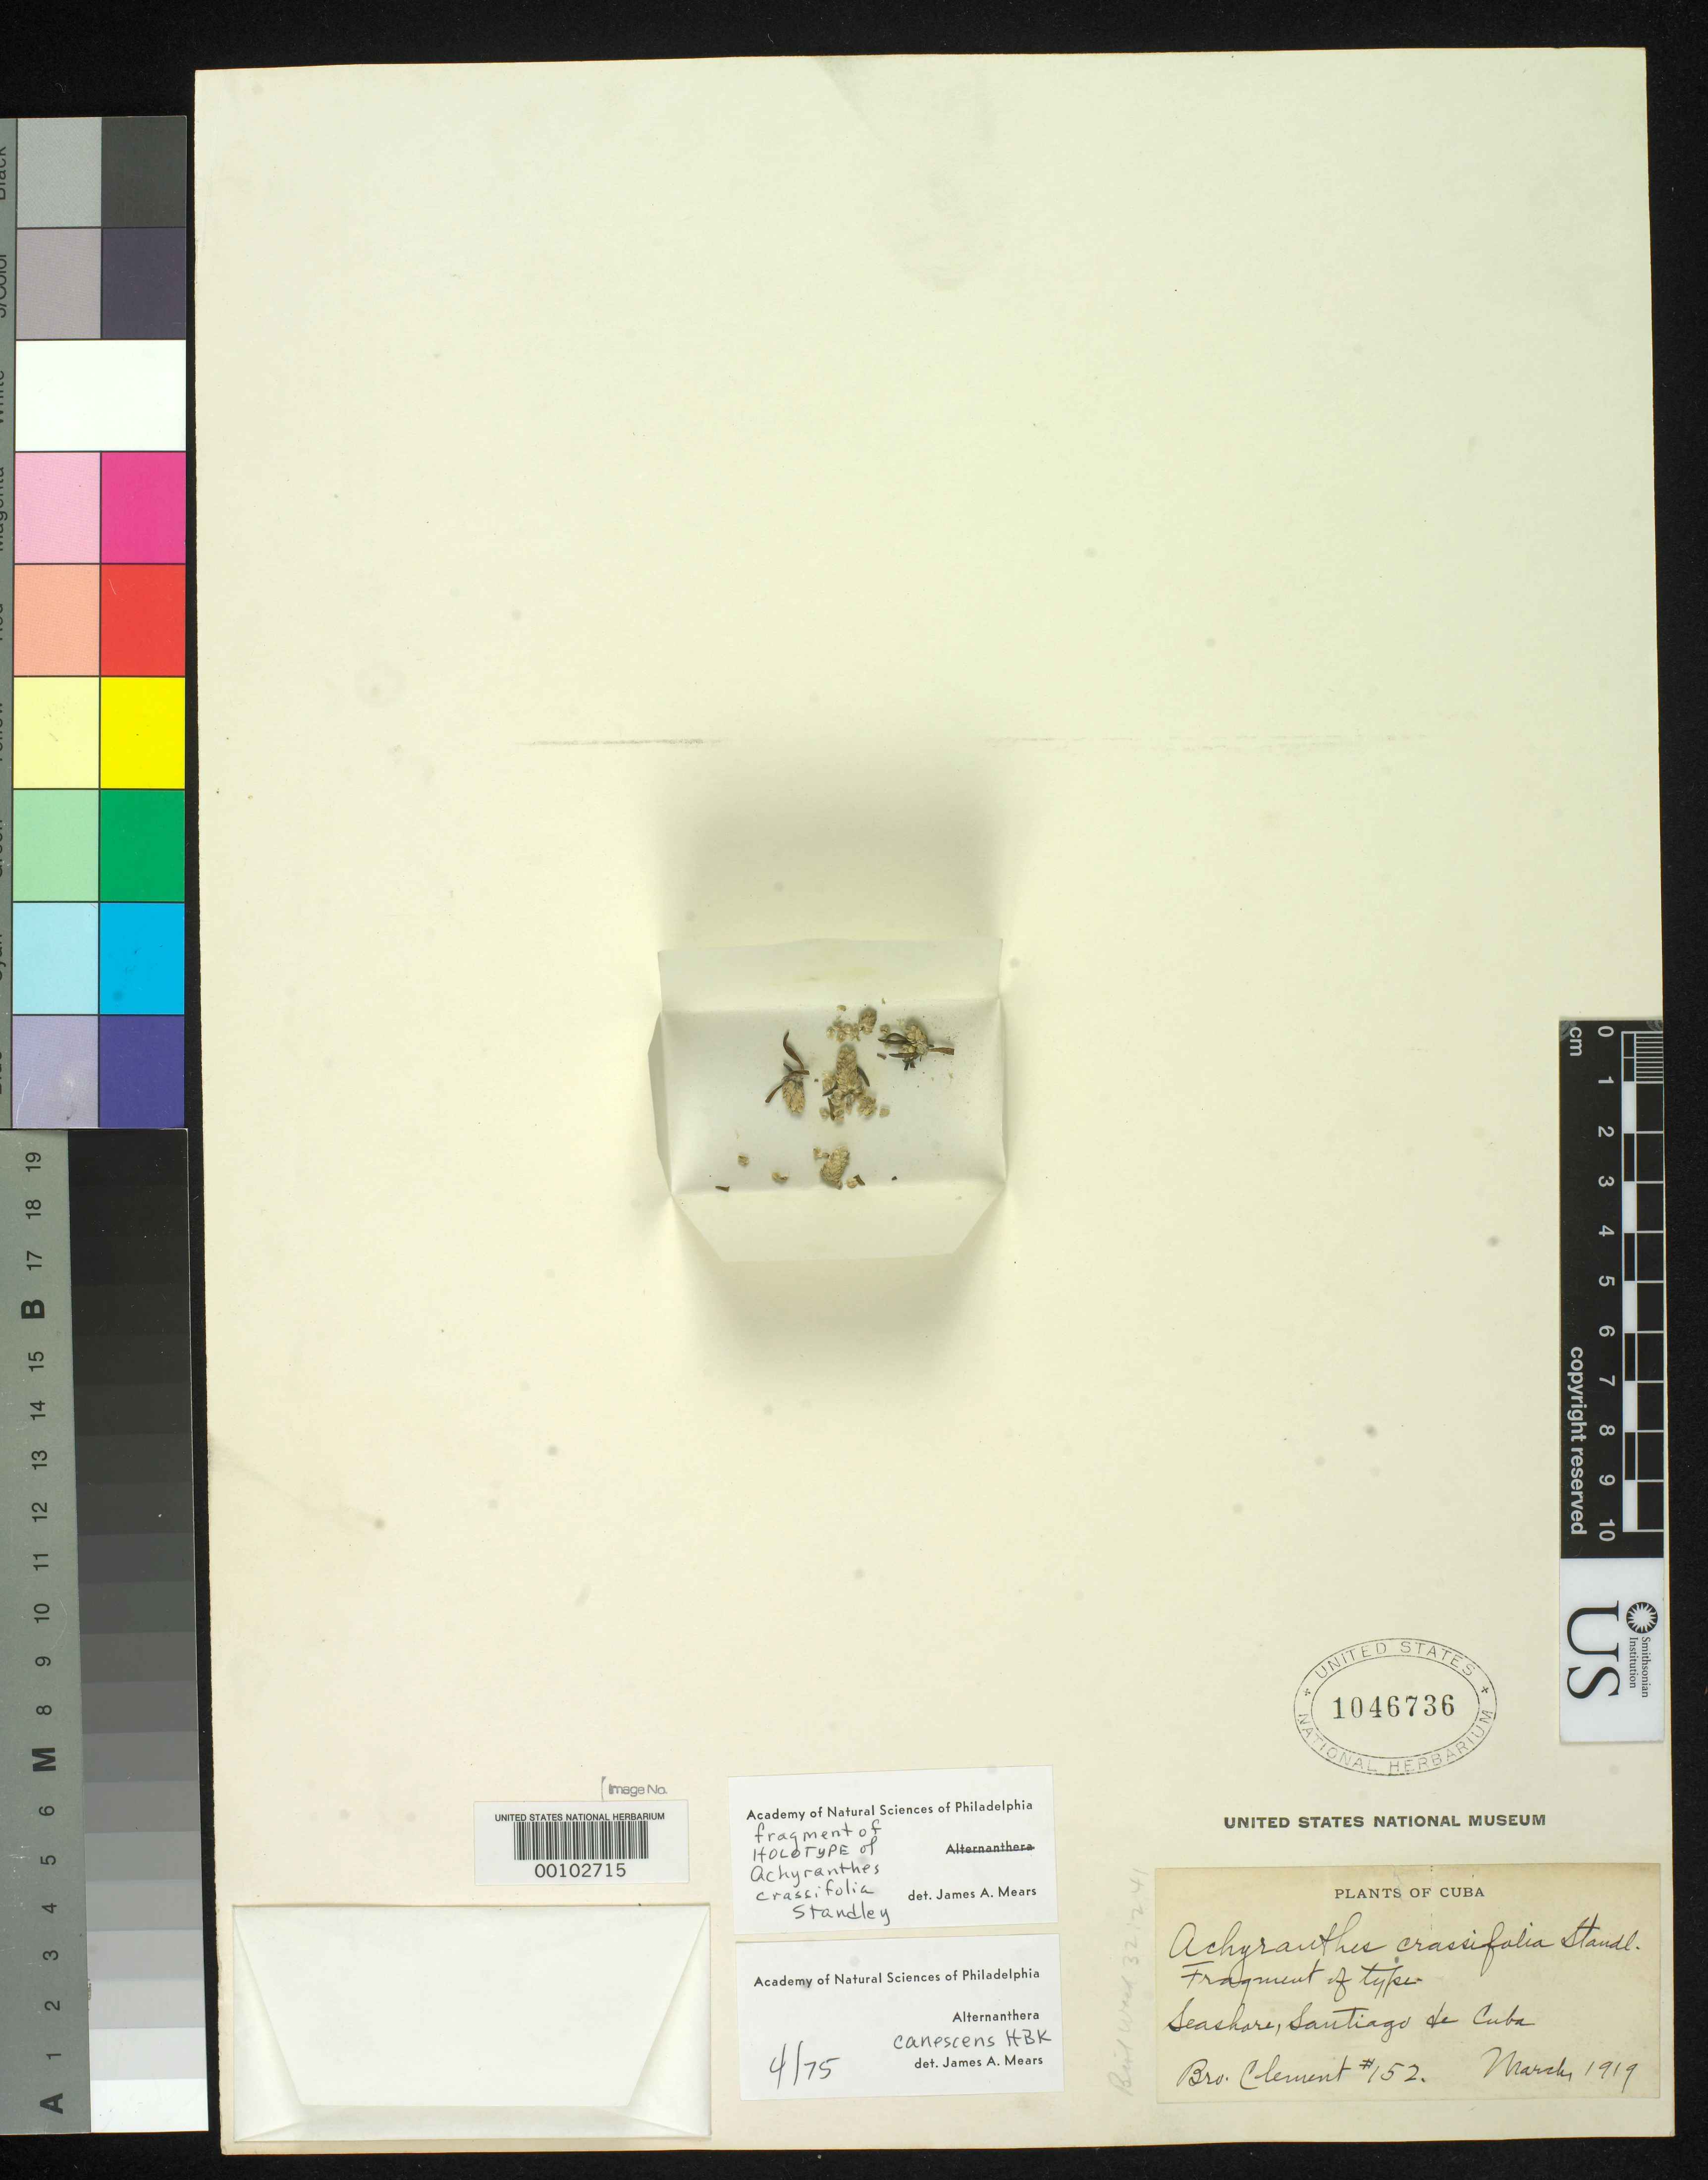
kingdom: Plantae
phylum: Tracheophyta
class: Magnoliopsida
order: Caryophyllales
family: Amaranthaceae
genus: Achyranthes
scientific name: Achyranthes crassifolia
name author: Standl.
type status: Isotype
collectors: A. Clément Téteau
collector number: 152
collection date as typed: Mar 1919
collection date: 1919-03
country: Cuba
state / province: Oriente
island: Greater Antilles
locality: Near Santiago de Cuba.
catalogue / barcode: US 1046736